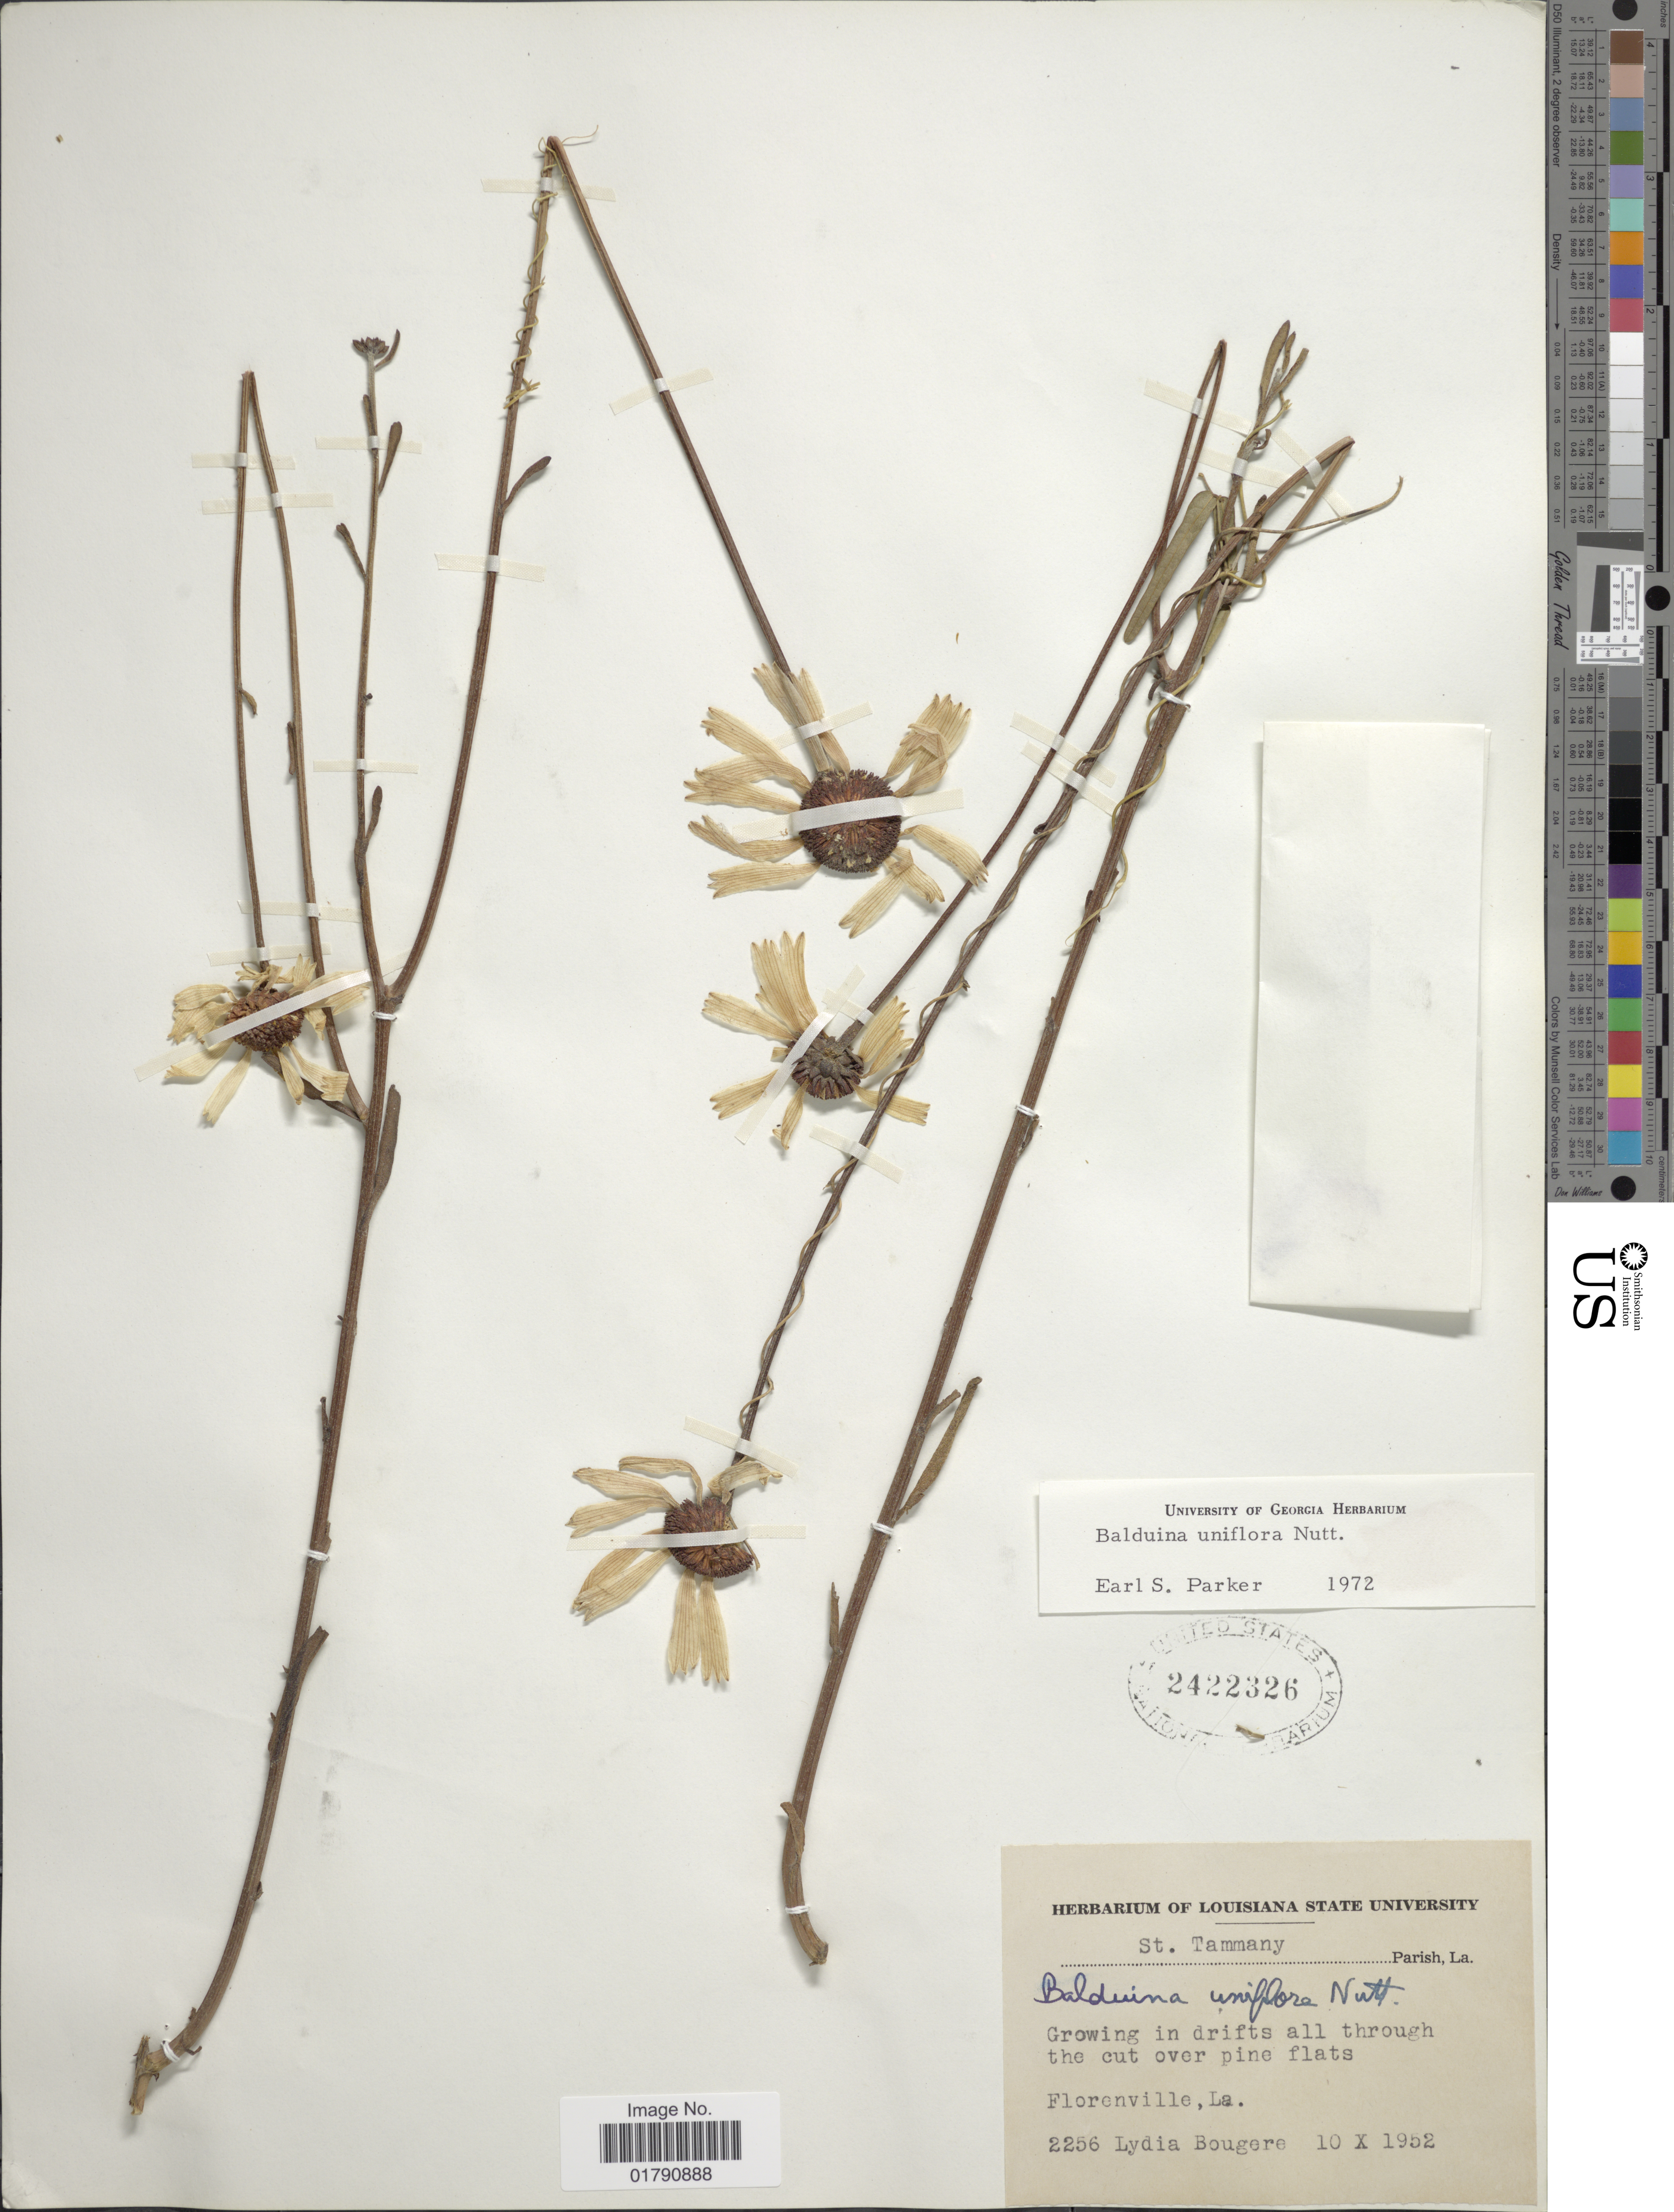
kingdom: Plantae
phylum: Tracheophyta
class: Magnoliopsida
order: Asterales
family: Asteraceae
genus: Balduina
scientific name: Balduina uniflora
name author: Nutt.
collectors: L. Bougere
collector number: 2256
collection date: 1952-10-10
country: United States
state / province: Louisiana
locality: St. Tammany Parish, La., Florenville, La.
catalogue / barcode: US 2422326